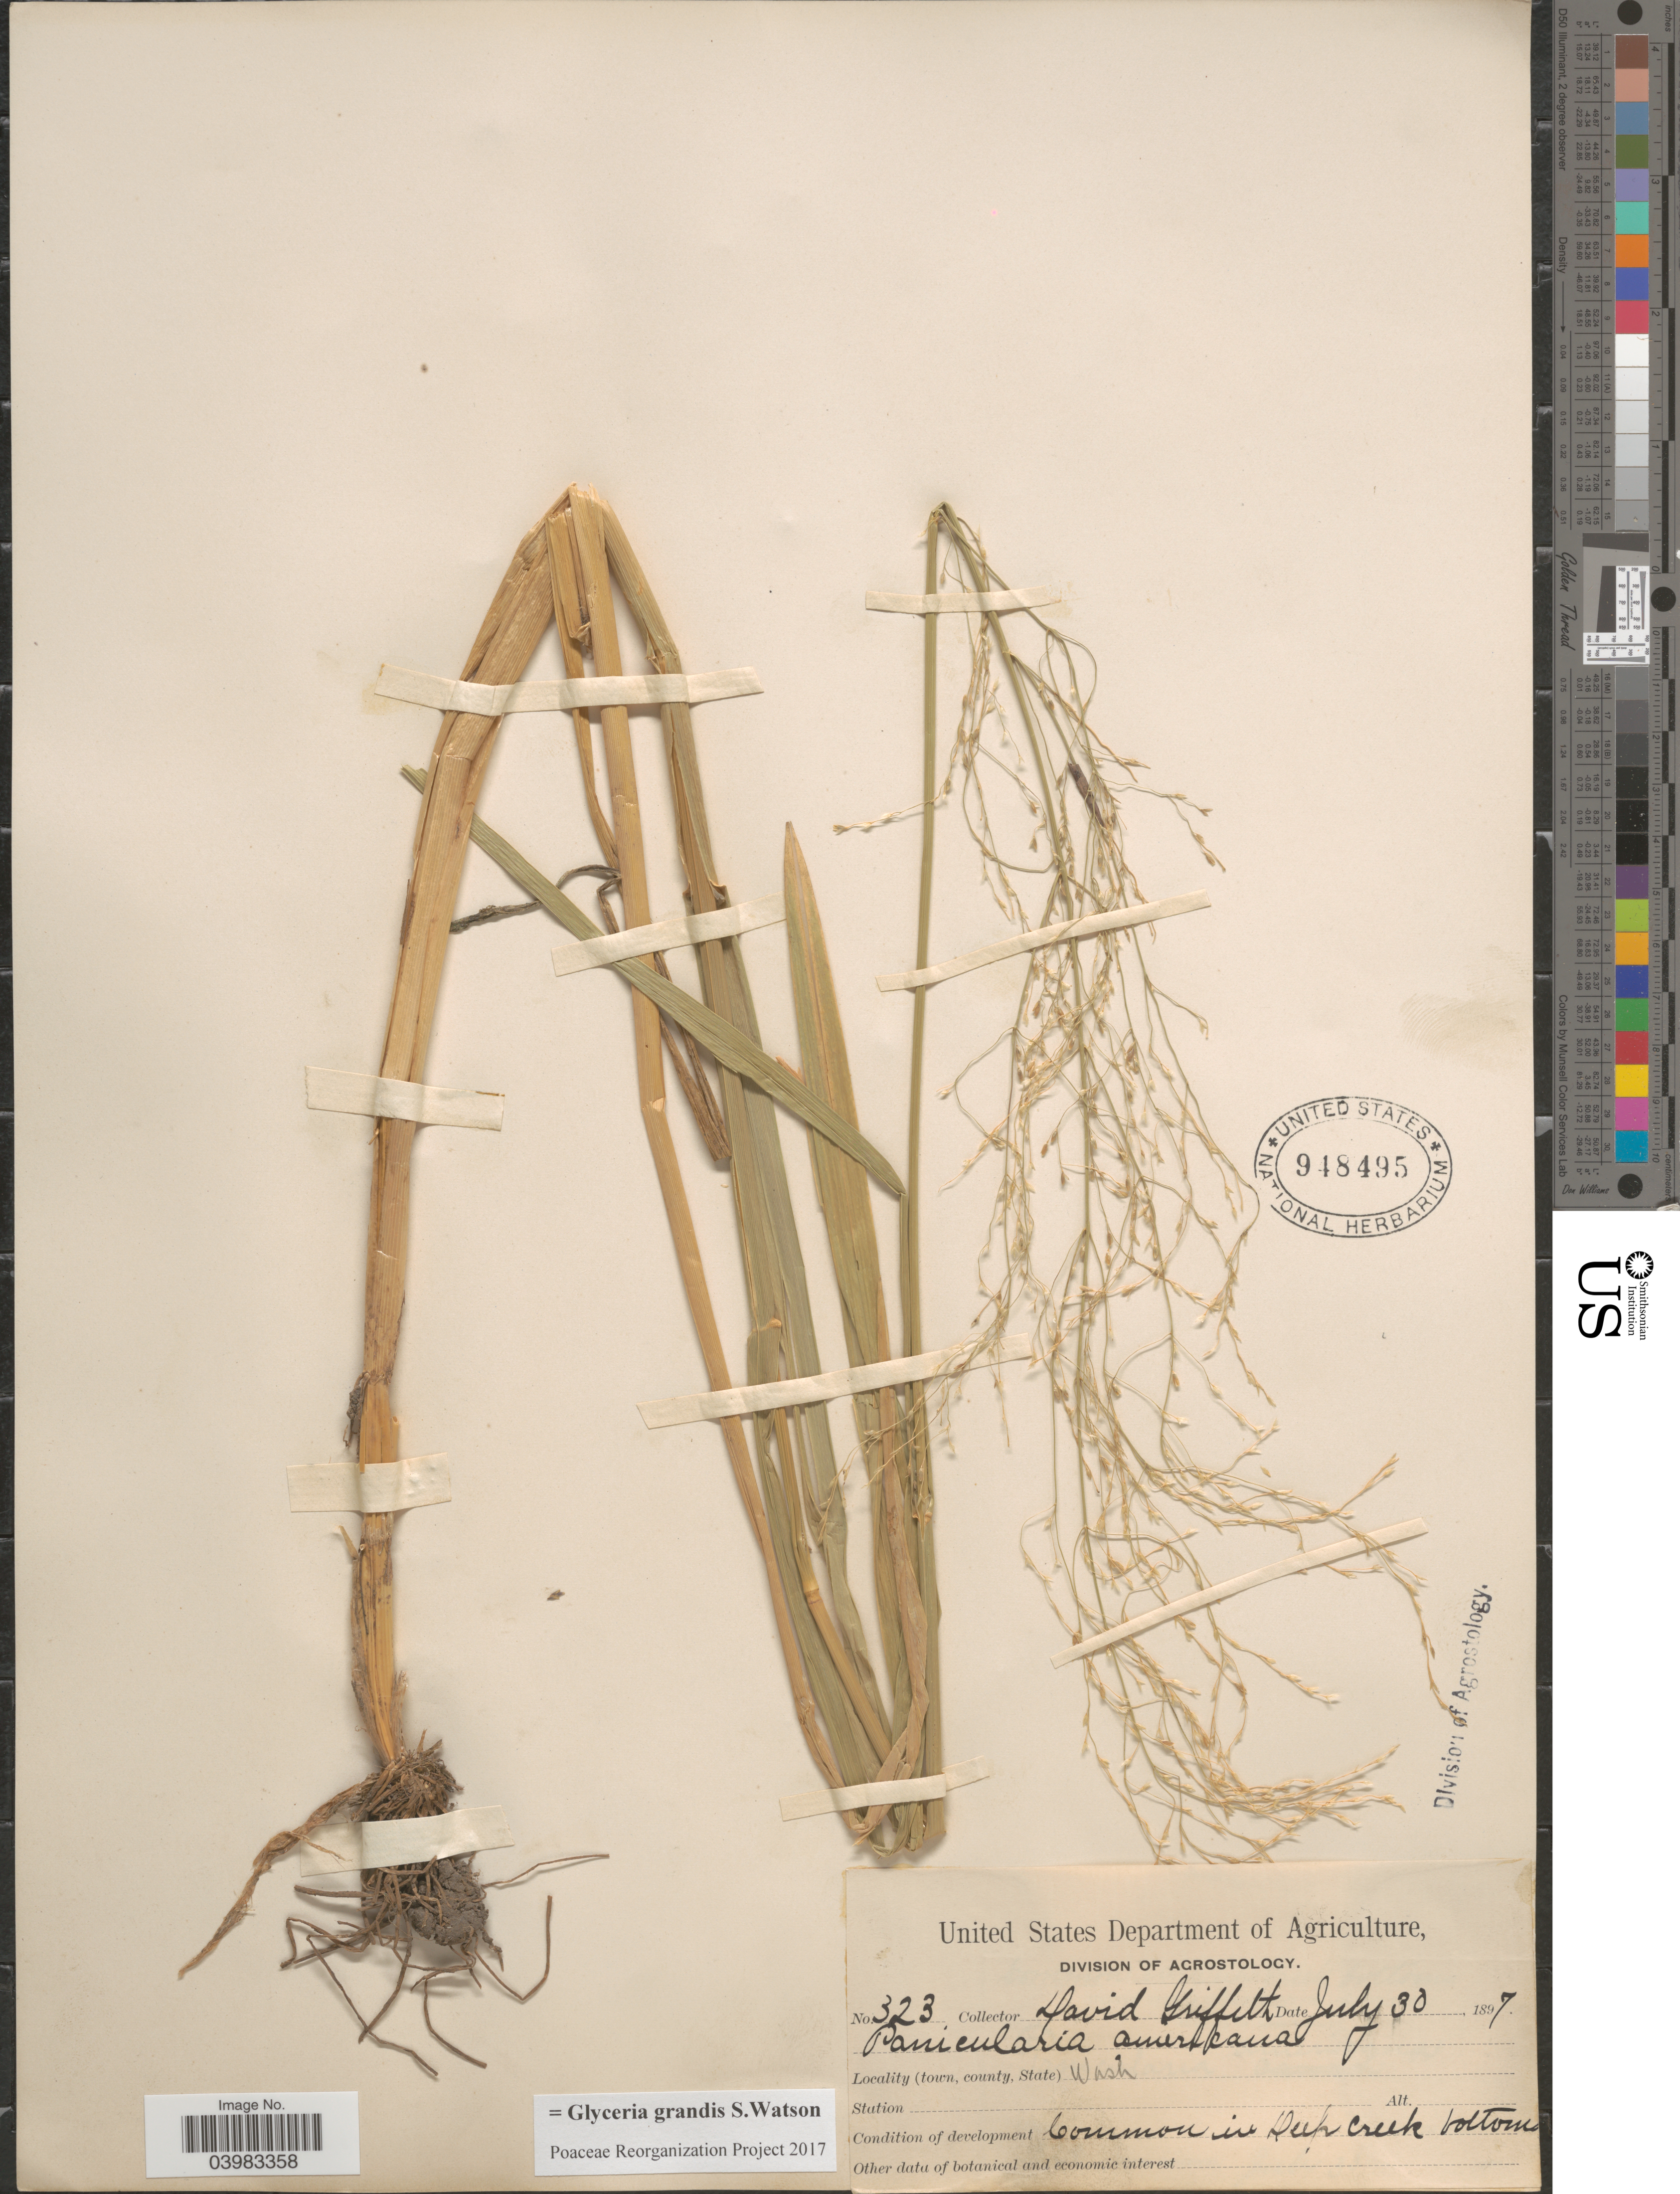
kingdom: Plantae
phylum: Tracheophyta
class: Liliopsida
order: Poales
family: Poaceae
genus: Glyceria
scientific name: Glyceria grandis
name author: S. Watson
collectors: D. Griffith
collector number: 323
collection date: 1897-07-30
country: United States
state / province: Washington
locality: In Deep Creek bottoms.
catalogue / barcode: US 948495